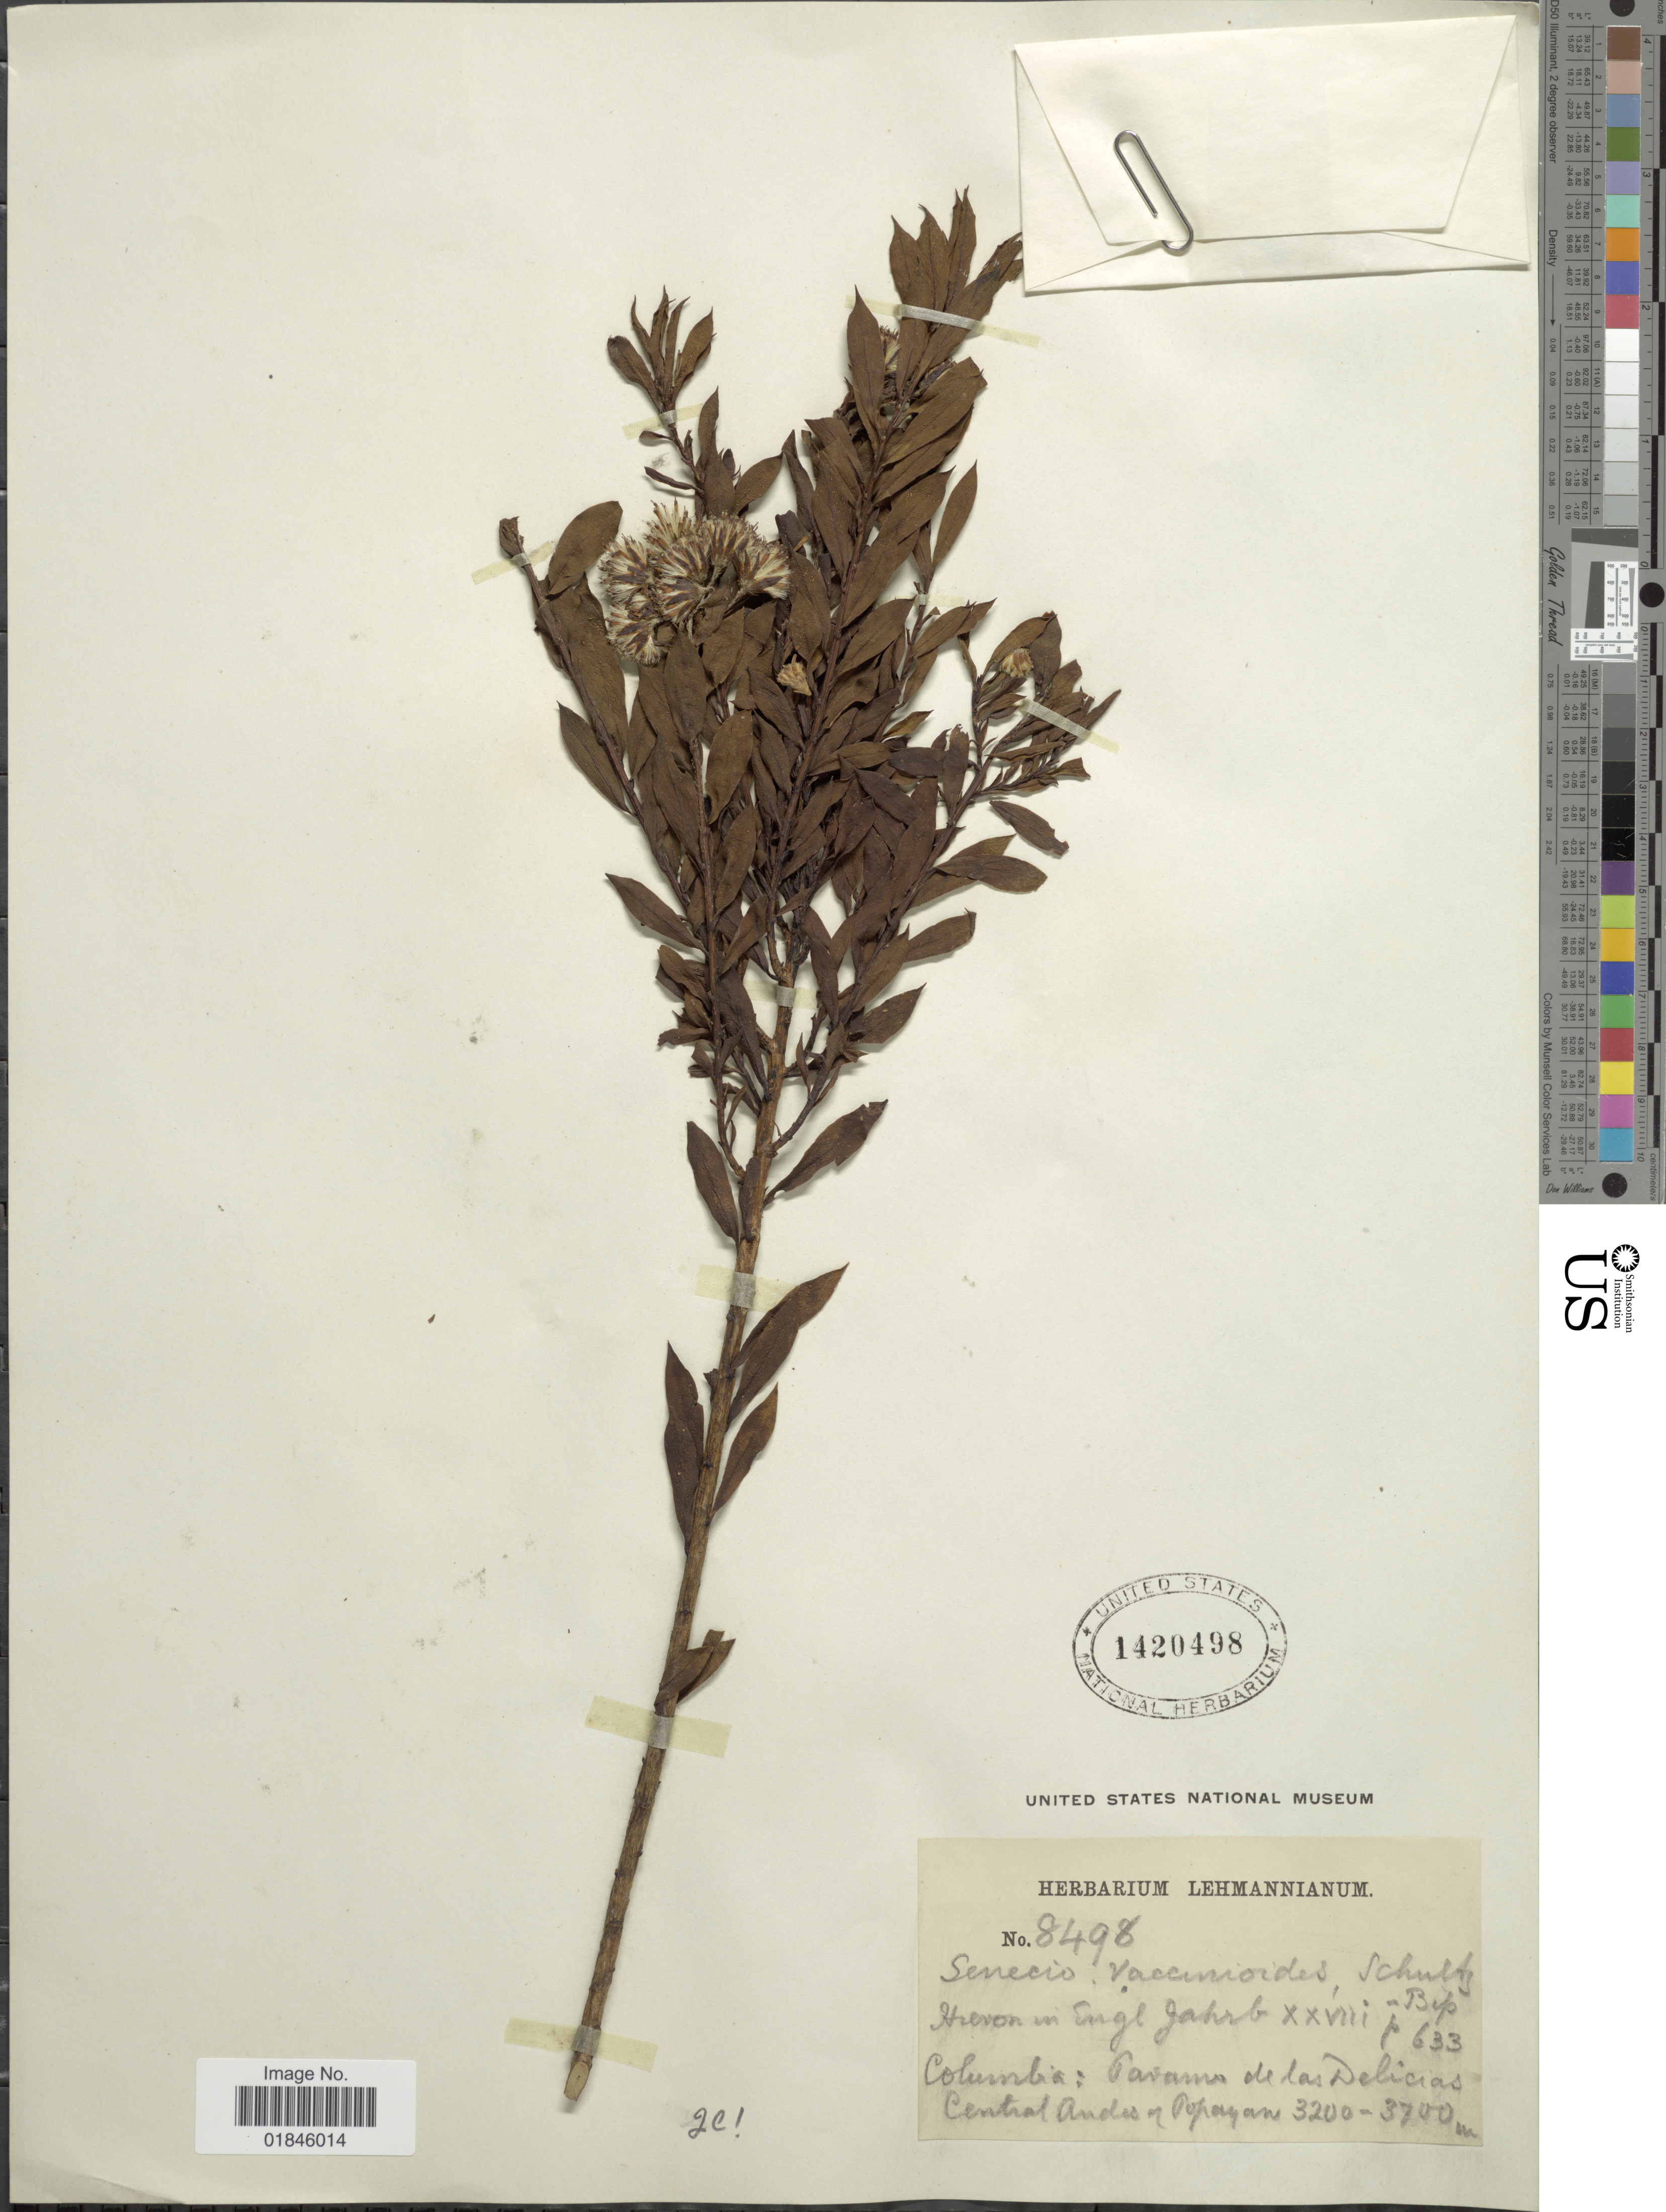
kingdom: Plantae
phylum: Tracheophyta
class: Magnoliopsida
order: Asterales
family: Asteraceae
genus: Pentacalia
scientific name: Pentacalia vaccinioides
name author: (Kunth) Cuatrec.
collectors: ex herb. Lehmannianum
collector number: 8498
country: Colombia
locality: Columbia: Paramo de las Delicias Central Andes y Popayan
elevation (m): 3200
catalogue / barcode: US 1420498